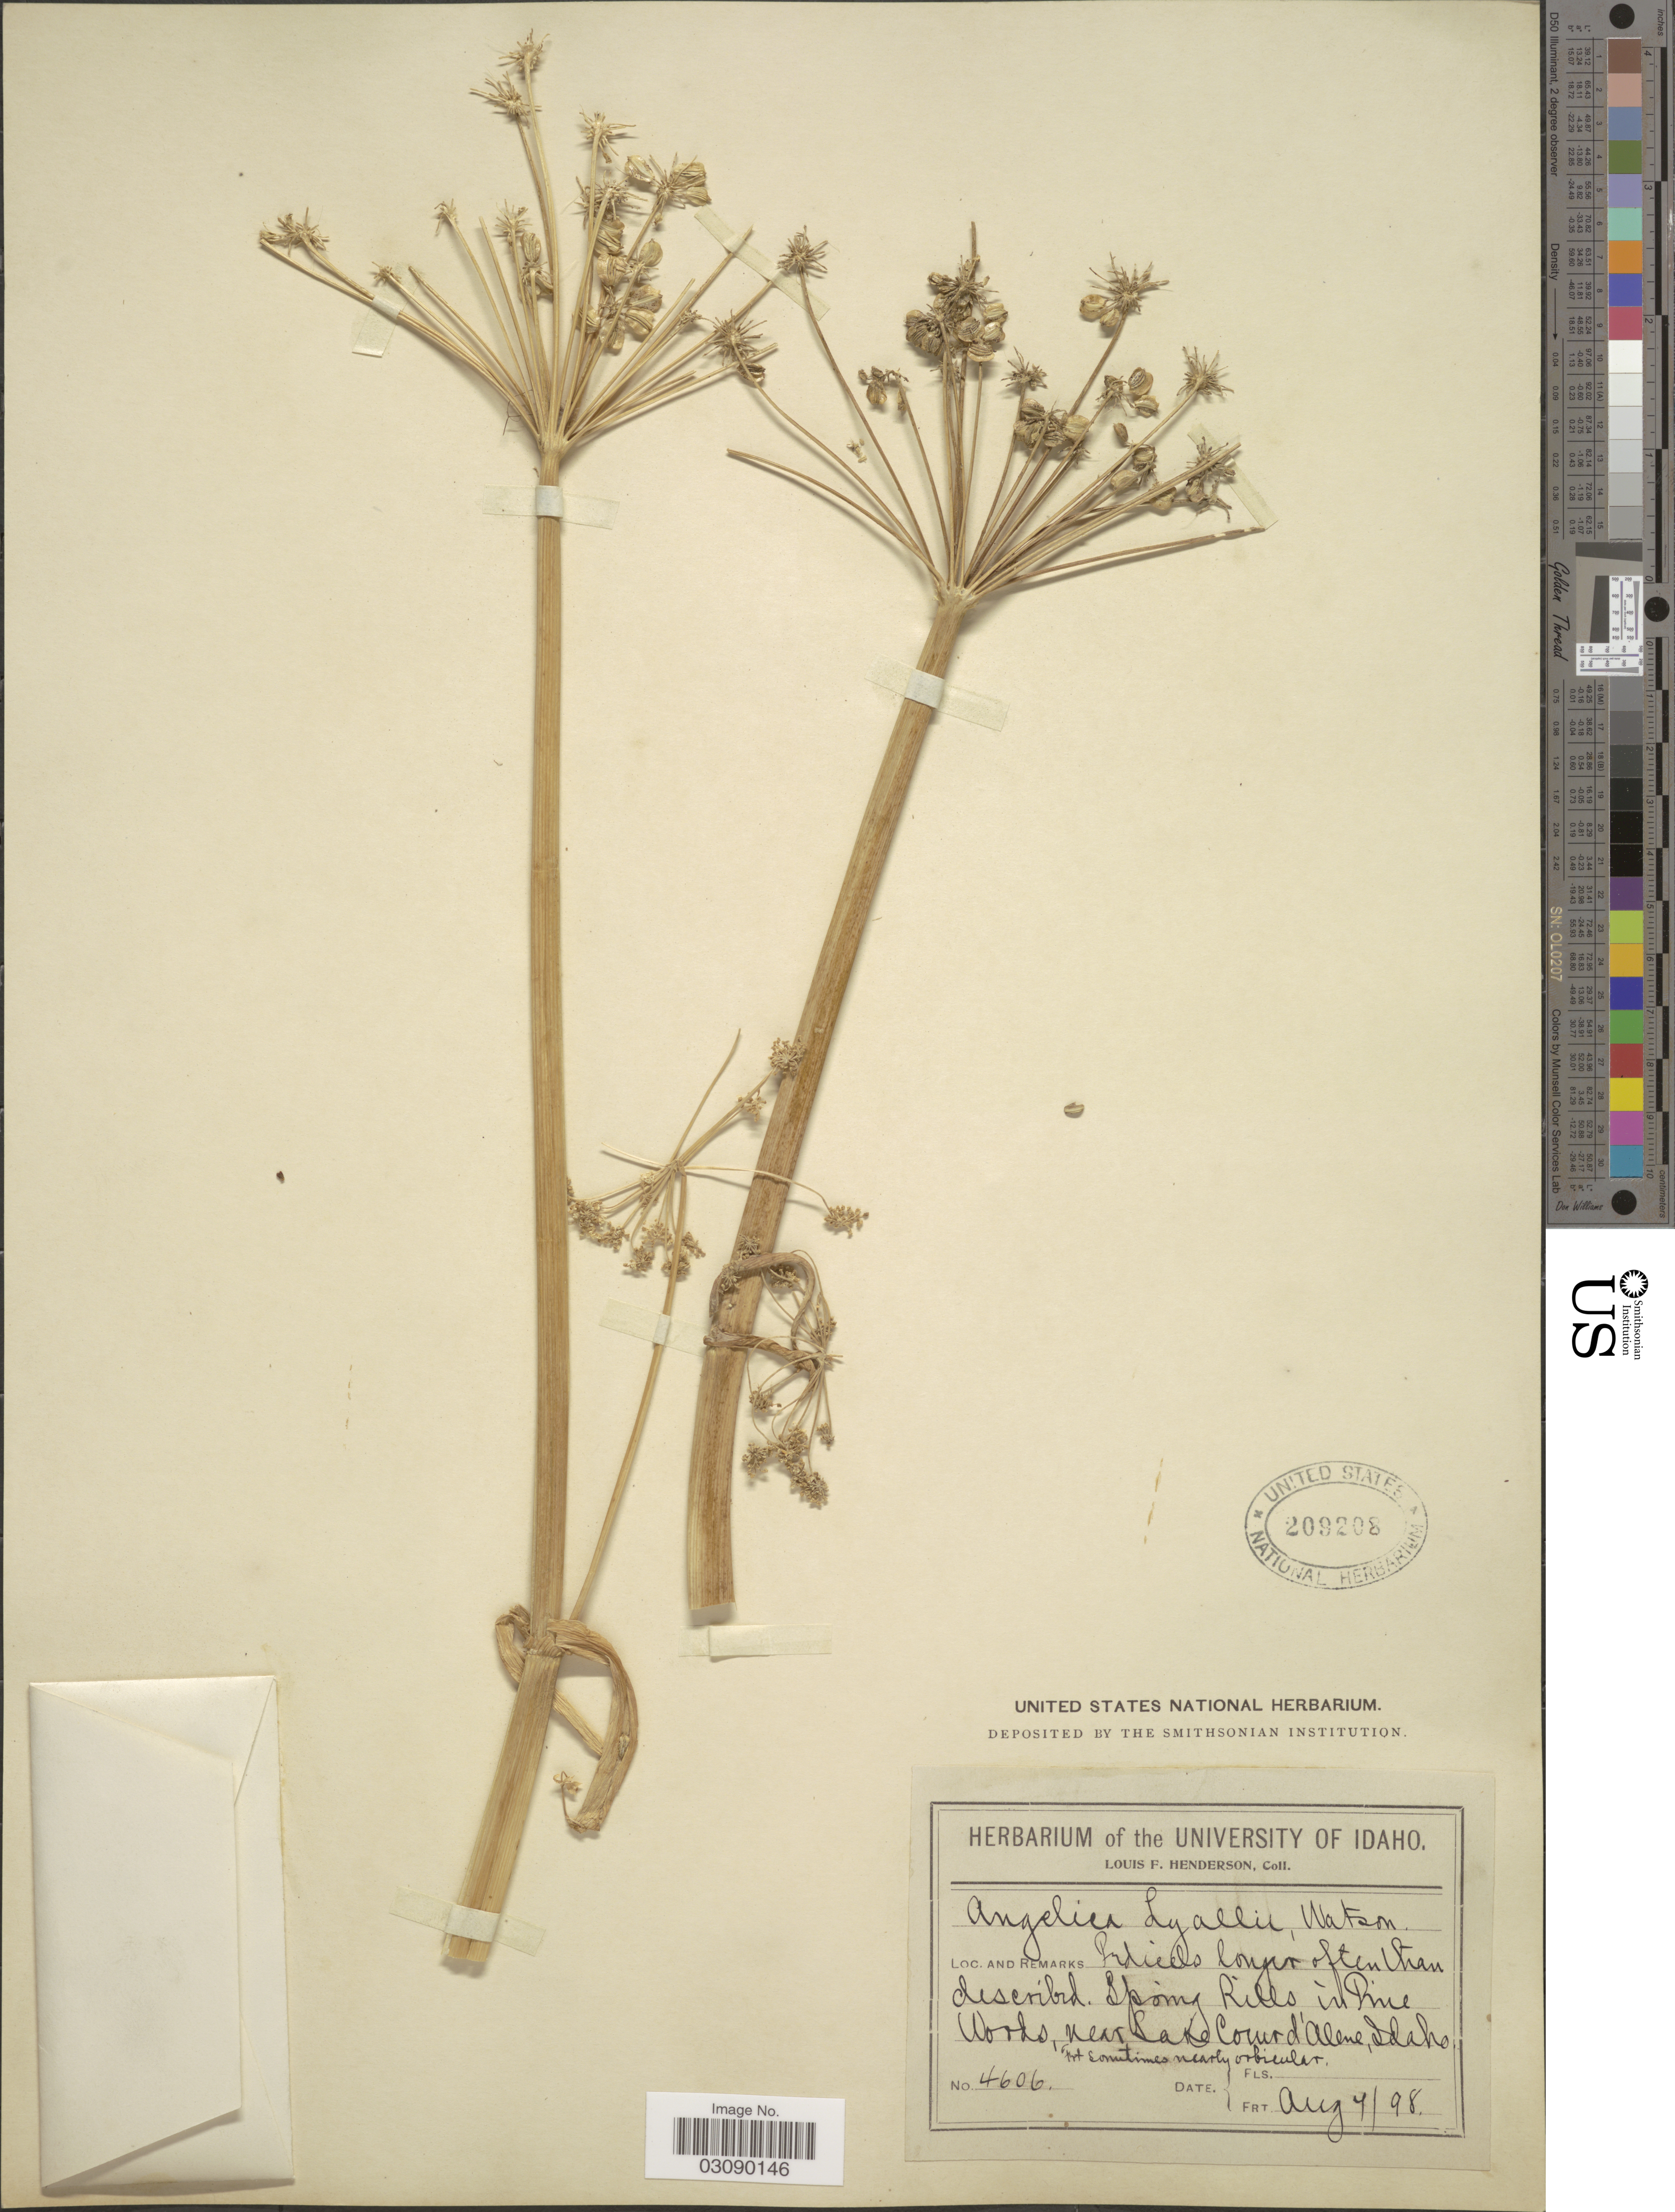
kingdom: Plantae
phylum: Tracheophyta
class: Magnoliopsida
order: Apiales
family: Apiaceae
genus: Angelica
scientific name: Angelica arguta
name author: Nutt.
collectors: L. Henderson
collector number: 4606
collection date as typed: Transcribed d/m/y: 7/8/98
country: United States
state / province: Idaho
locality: Spring Rills in Pine Woods, near Lake Coeur d'Alene.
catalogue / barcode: US 209208